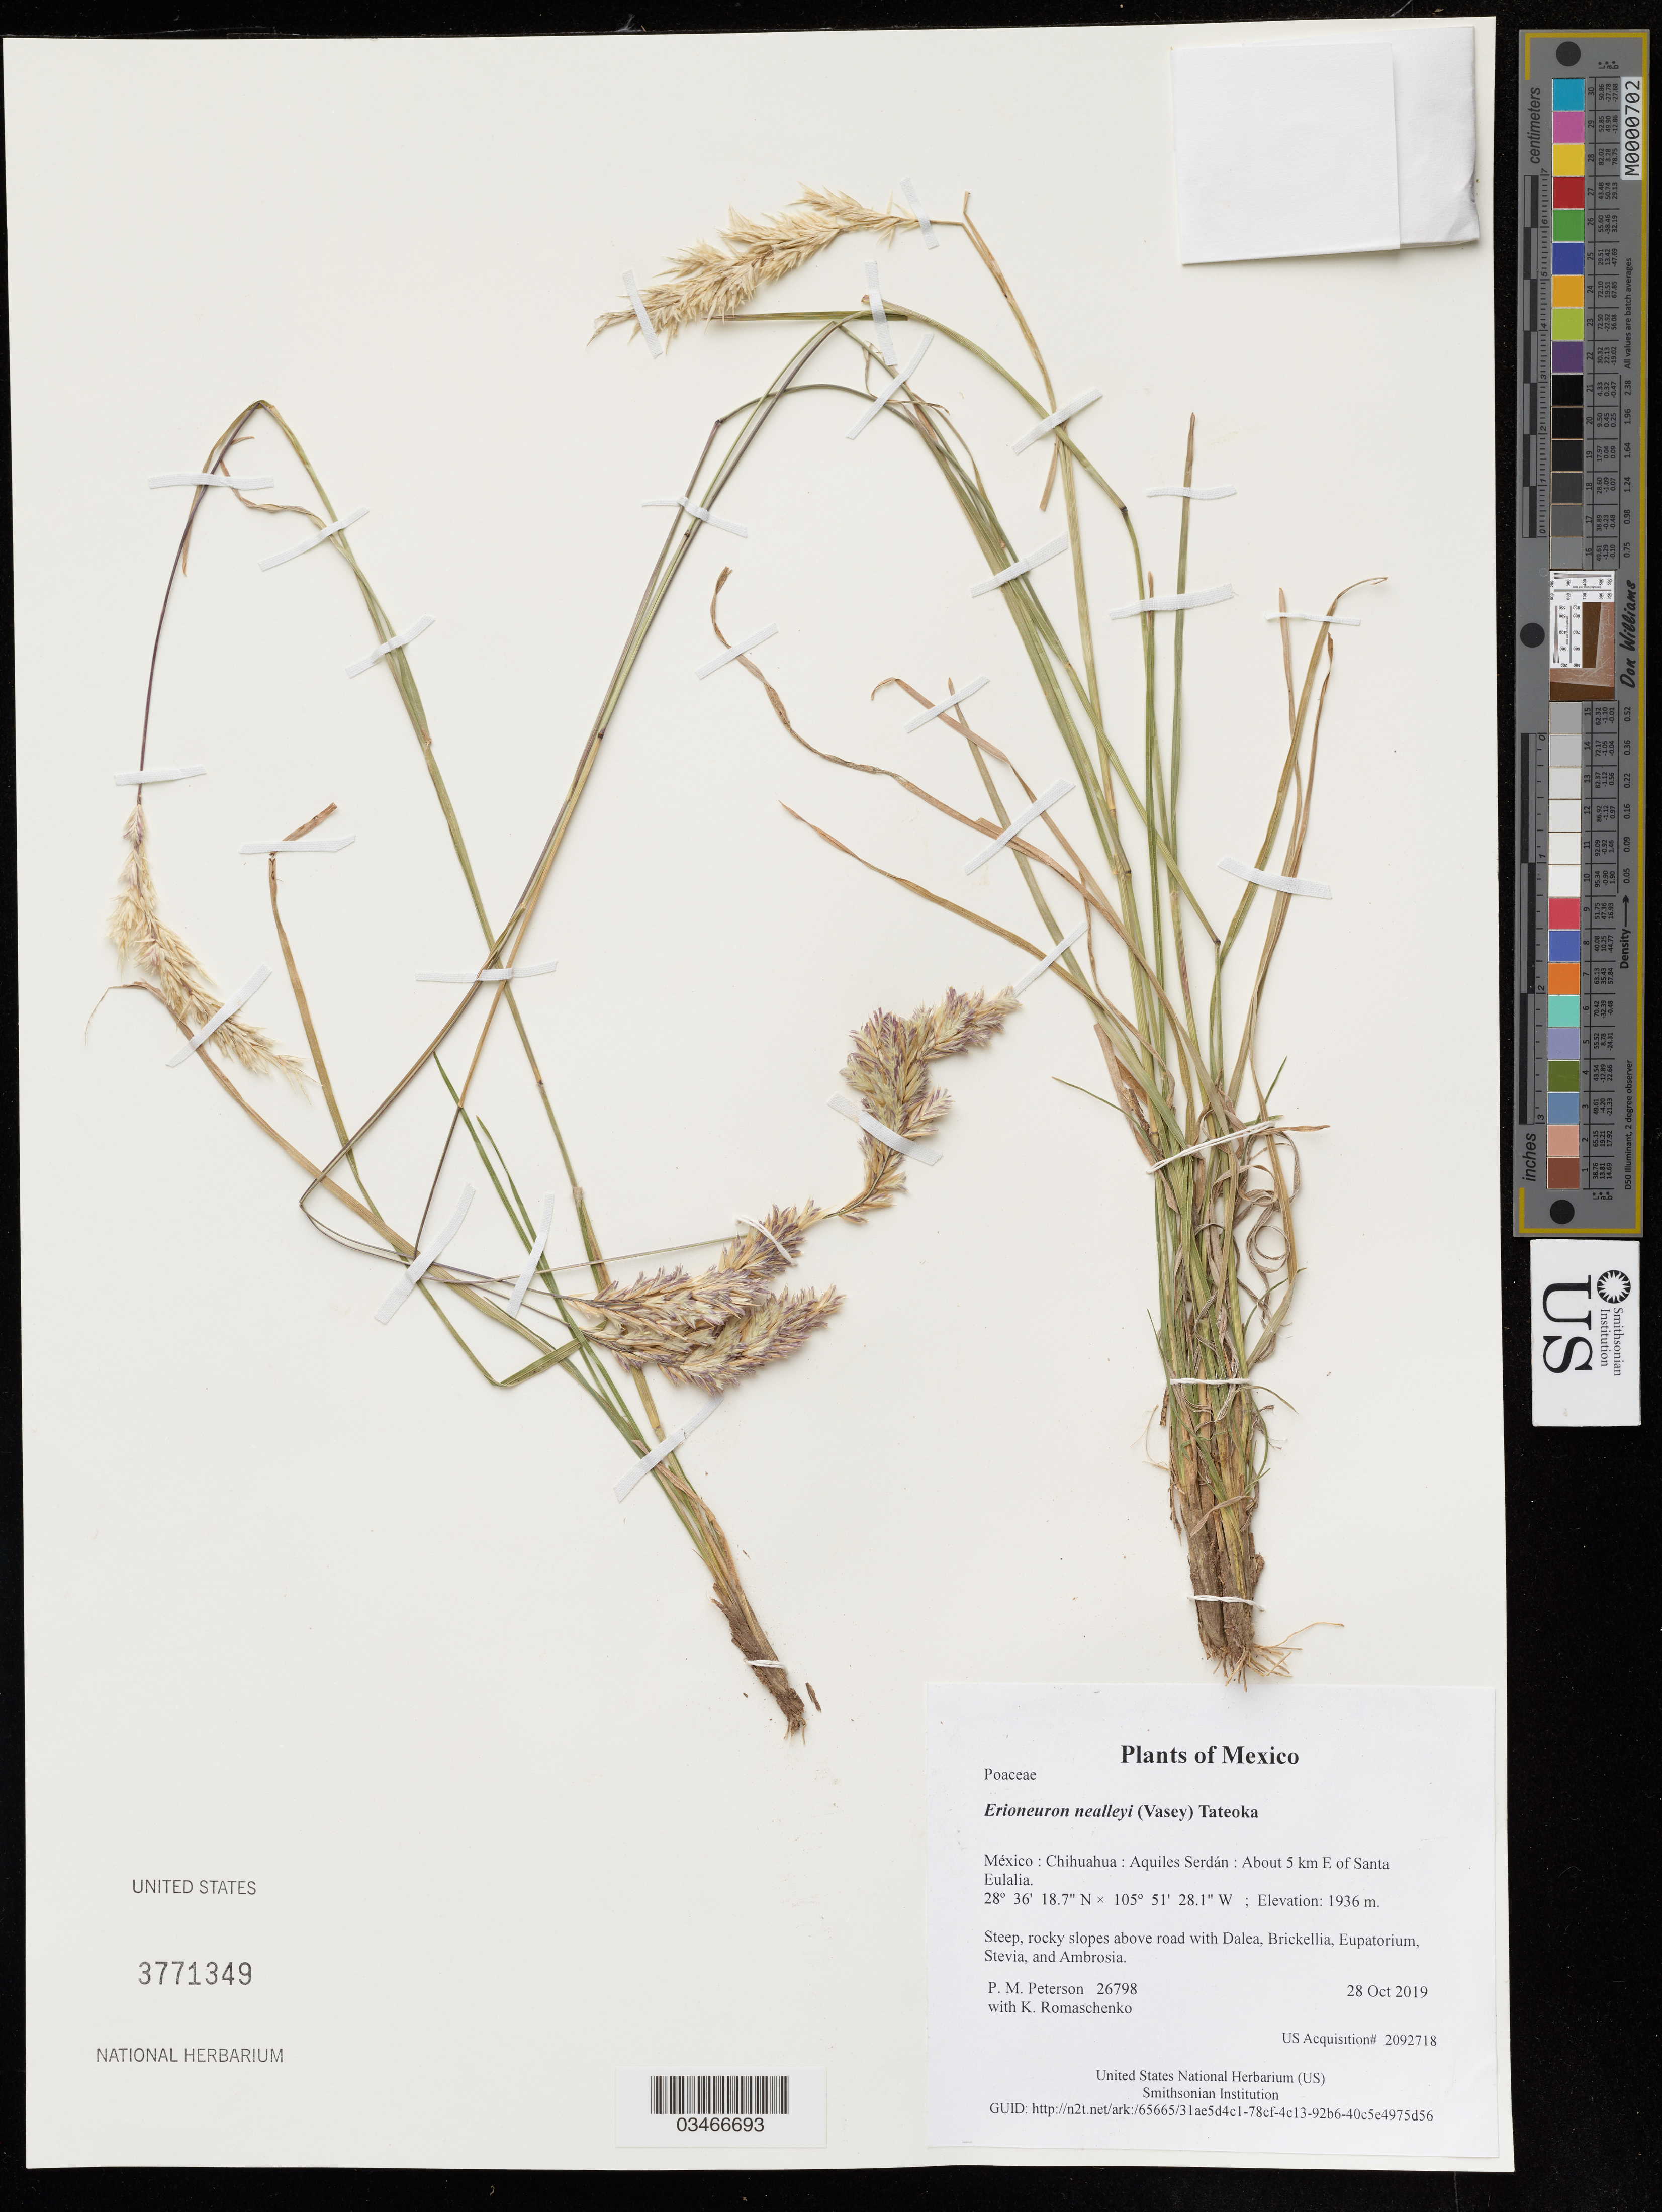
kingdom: Plantae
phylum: Tracheophyta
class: Liliopsida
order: Poales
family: Poaceae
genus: Erioneuron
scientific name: Erioneuron nealleyi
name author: (Vasey) Tateoka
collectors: P. M. Peterson & K. Romaschenko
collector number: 26798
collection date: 2019-10-28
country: México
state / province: Chihuahua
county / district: Aquiles Serdán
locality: About 5 km E of Santa Eulalia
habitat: Steep, rocky slopes above road with Dalea, Brickellia, Eupatorium, Stevia, and Ambrosia.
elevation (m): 1936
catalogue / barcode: US 3771349